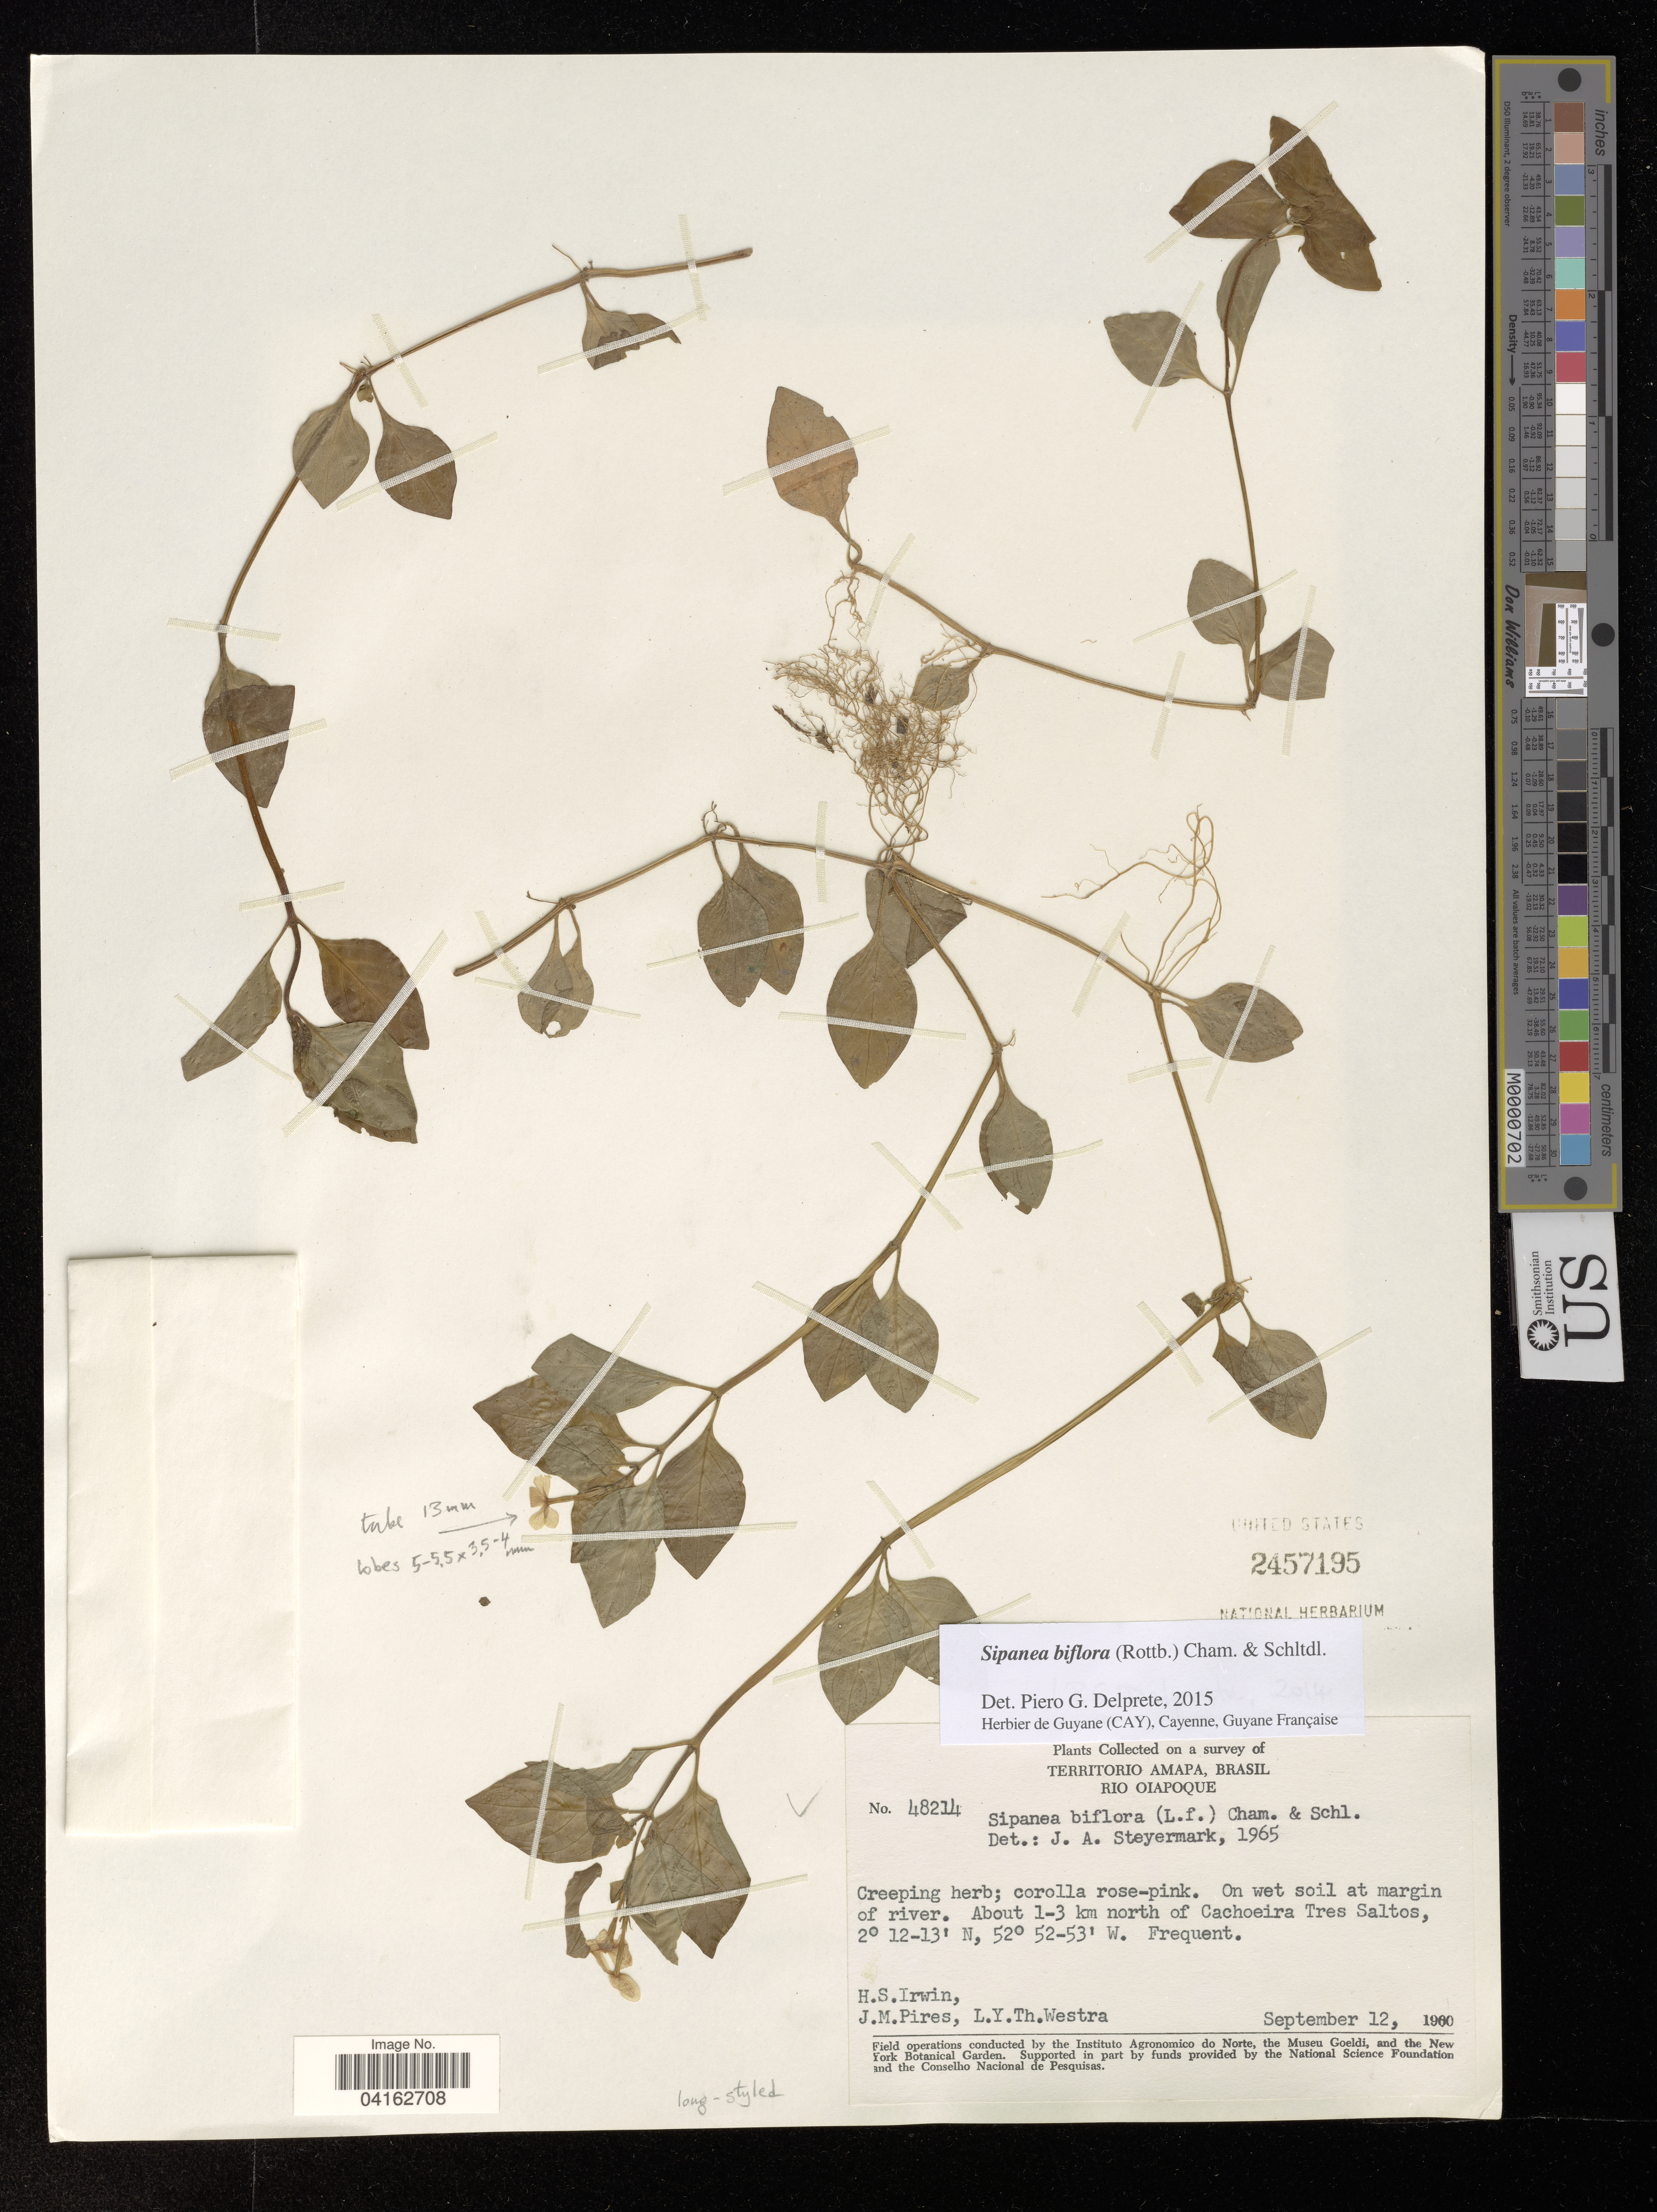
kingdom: Plantae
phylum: Tracheophyta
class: Magnoliopsida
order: Gentianales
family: Rubiaceae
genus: Sipanea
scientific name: Sipanea biflora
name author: (L. f.) Cham. & Schltdl.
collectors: H. Irwin, J. M. Pires & L. Y. T. Westra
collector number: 48214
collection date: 1960-09-12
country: Brazil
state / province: Amapá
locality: Rio Olapoque. On wet soil at margin of river. About 1-3 km north of Cachoeira Tres Saltos.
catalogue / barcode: US 2457195